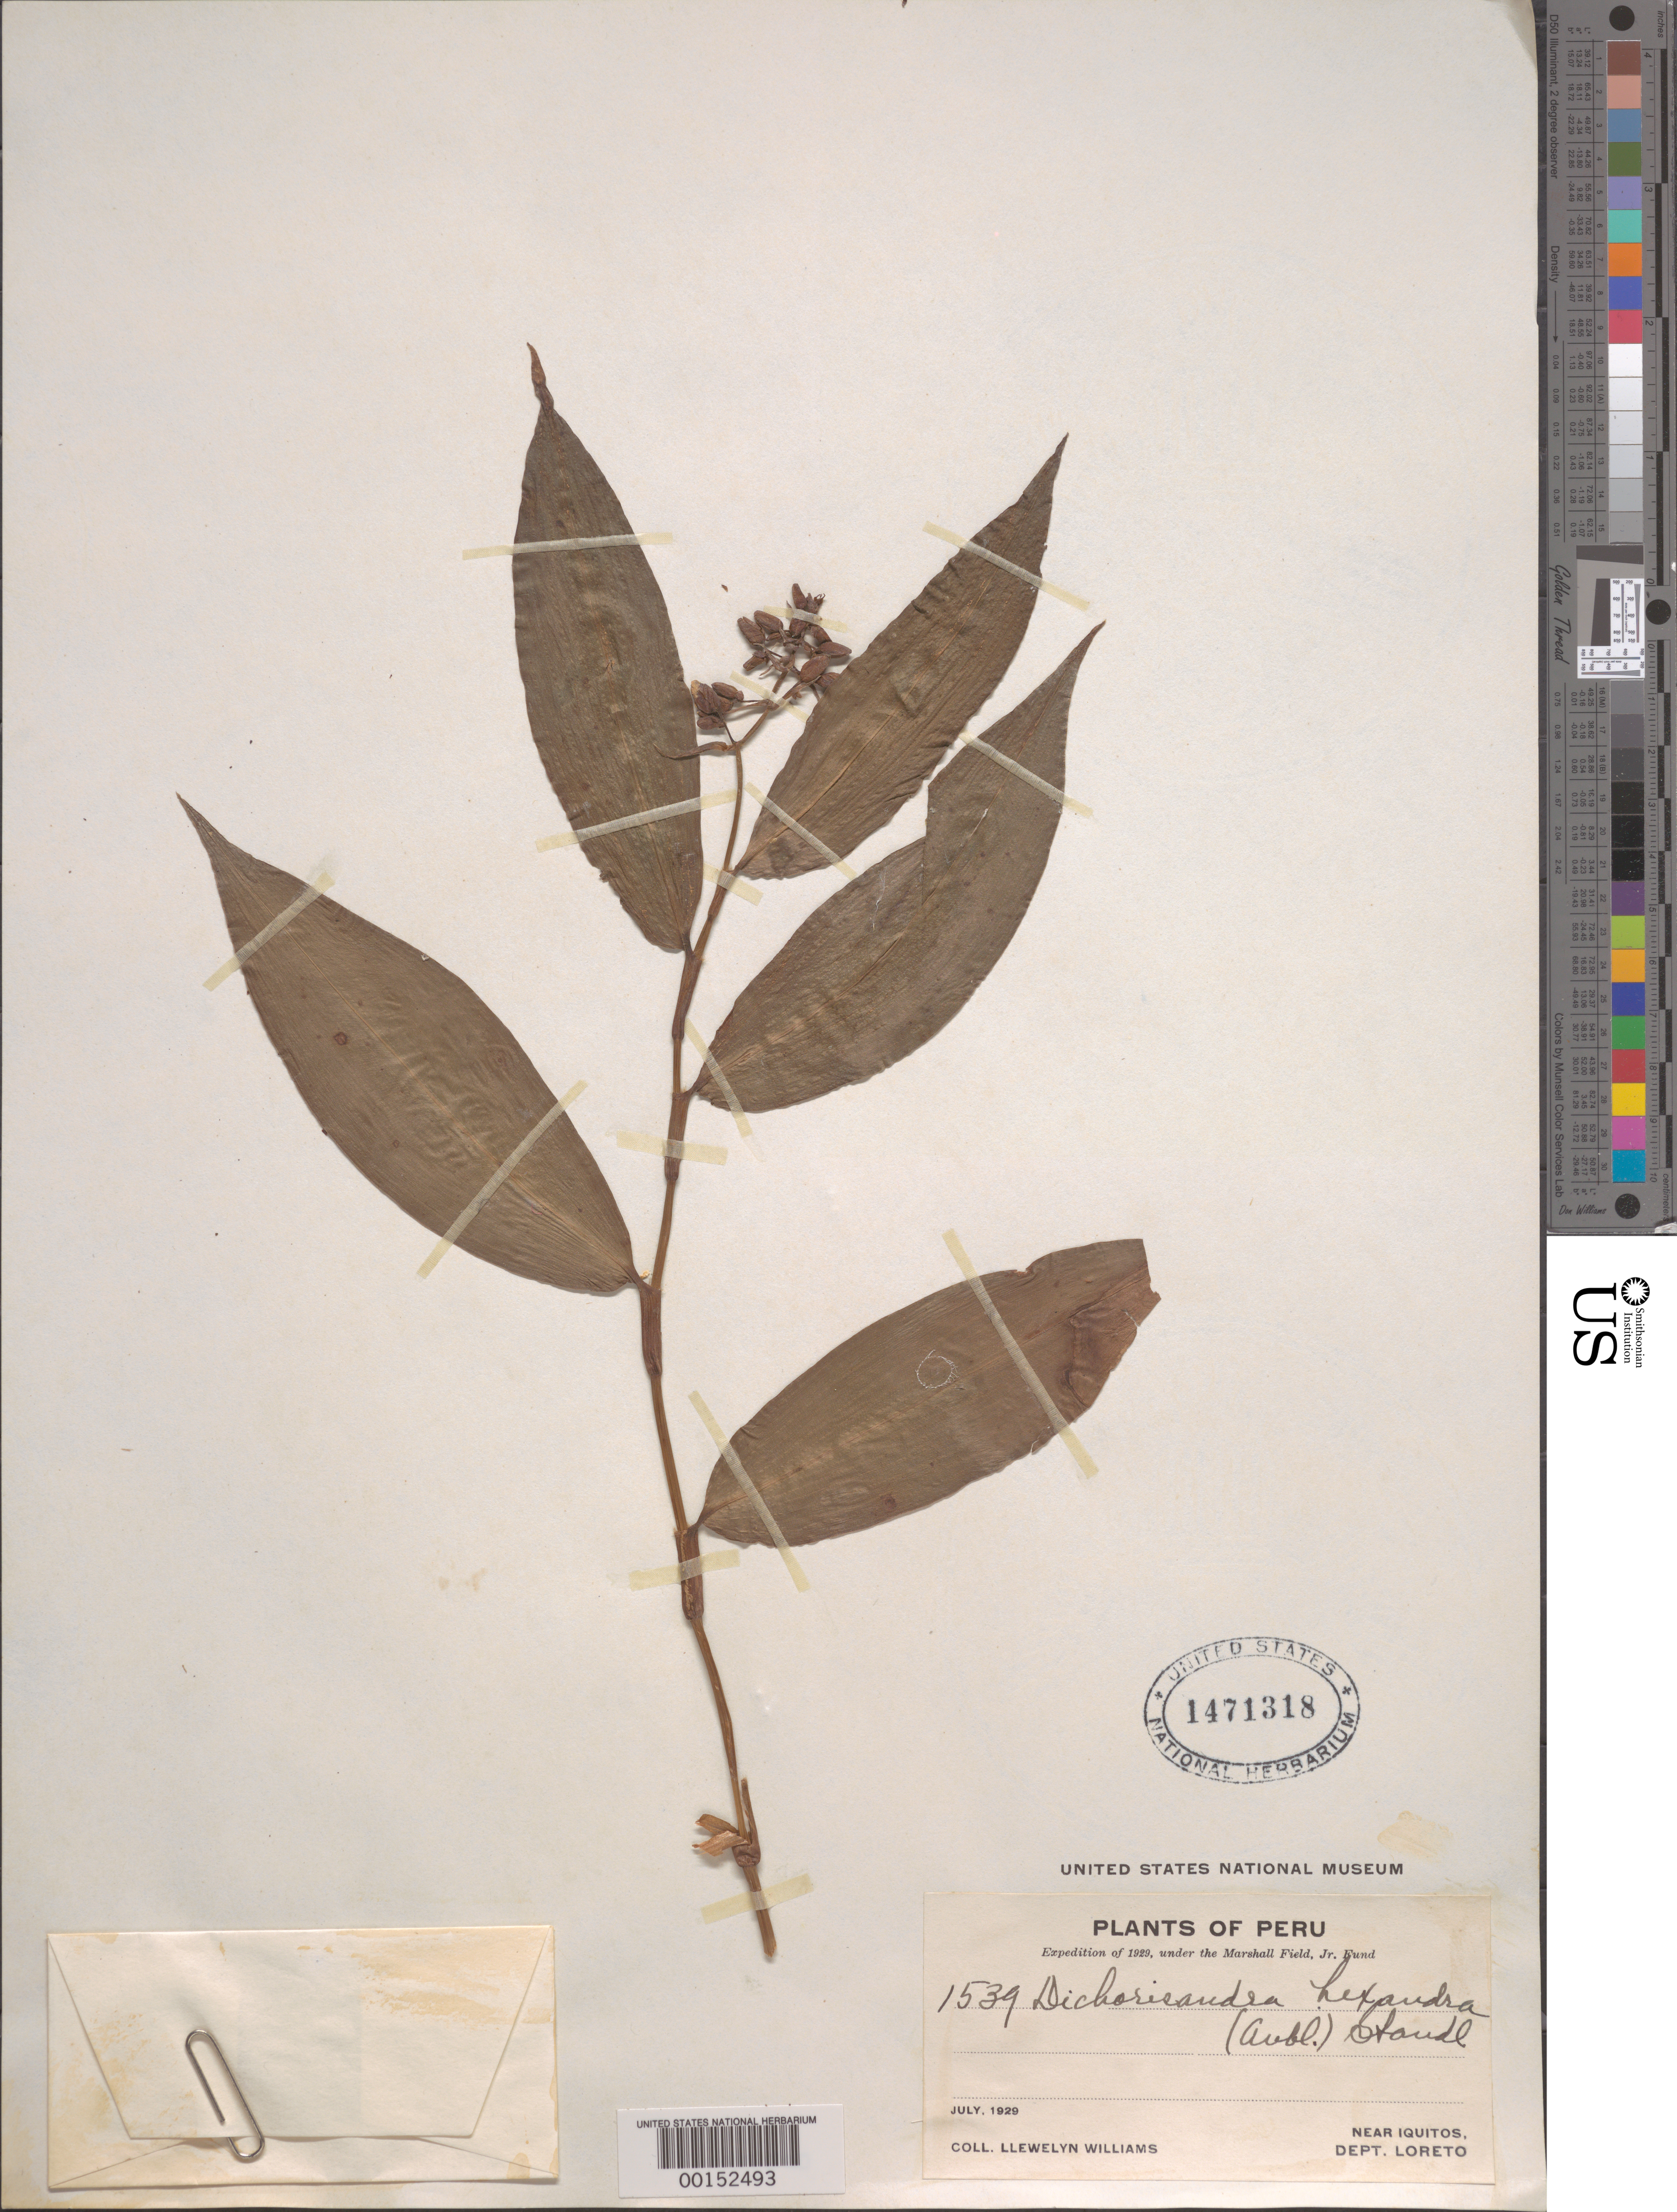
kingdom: Plantae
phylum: Tracheophyta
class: Liliopsida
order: Commelinales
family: Commelinaceae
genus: Dichorisandra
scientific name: Dichorisandra hexandra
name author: (Aubl.) Standl.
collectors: Ll. Williams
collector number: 1539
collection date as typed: Jul 1929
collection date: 1929-07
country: Peru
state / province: Loreto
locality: Iquitos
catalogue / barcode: US 1471318